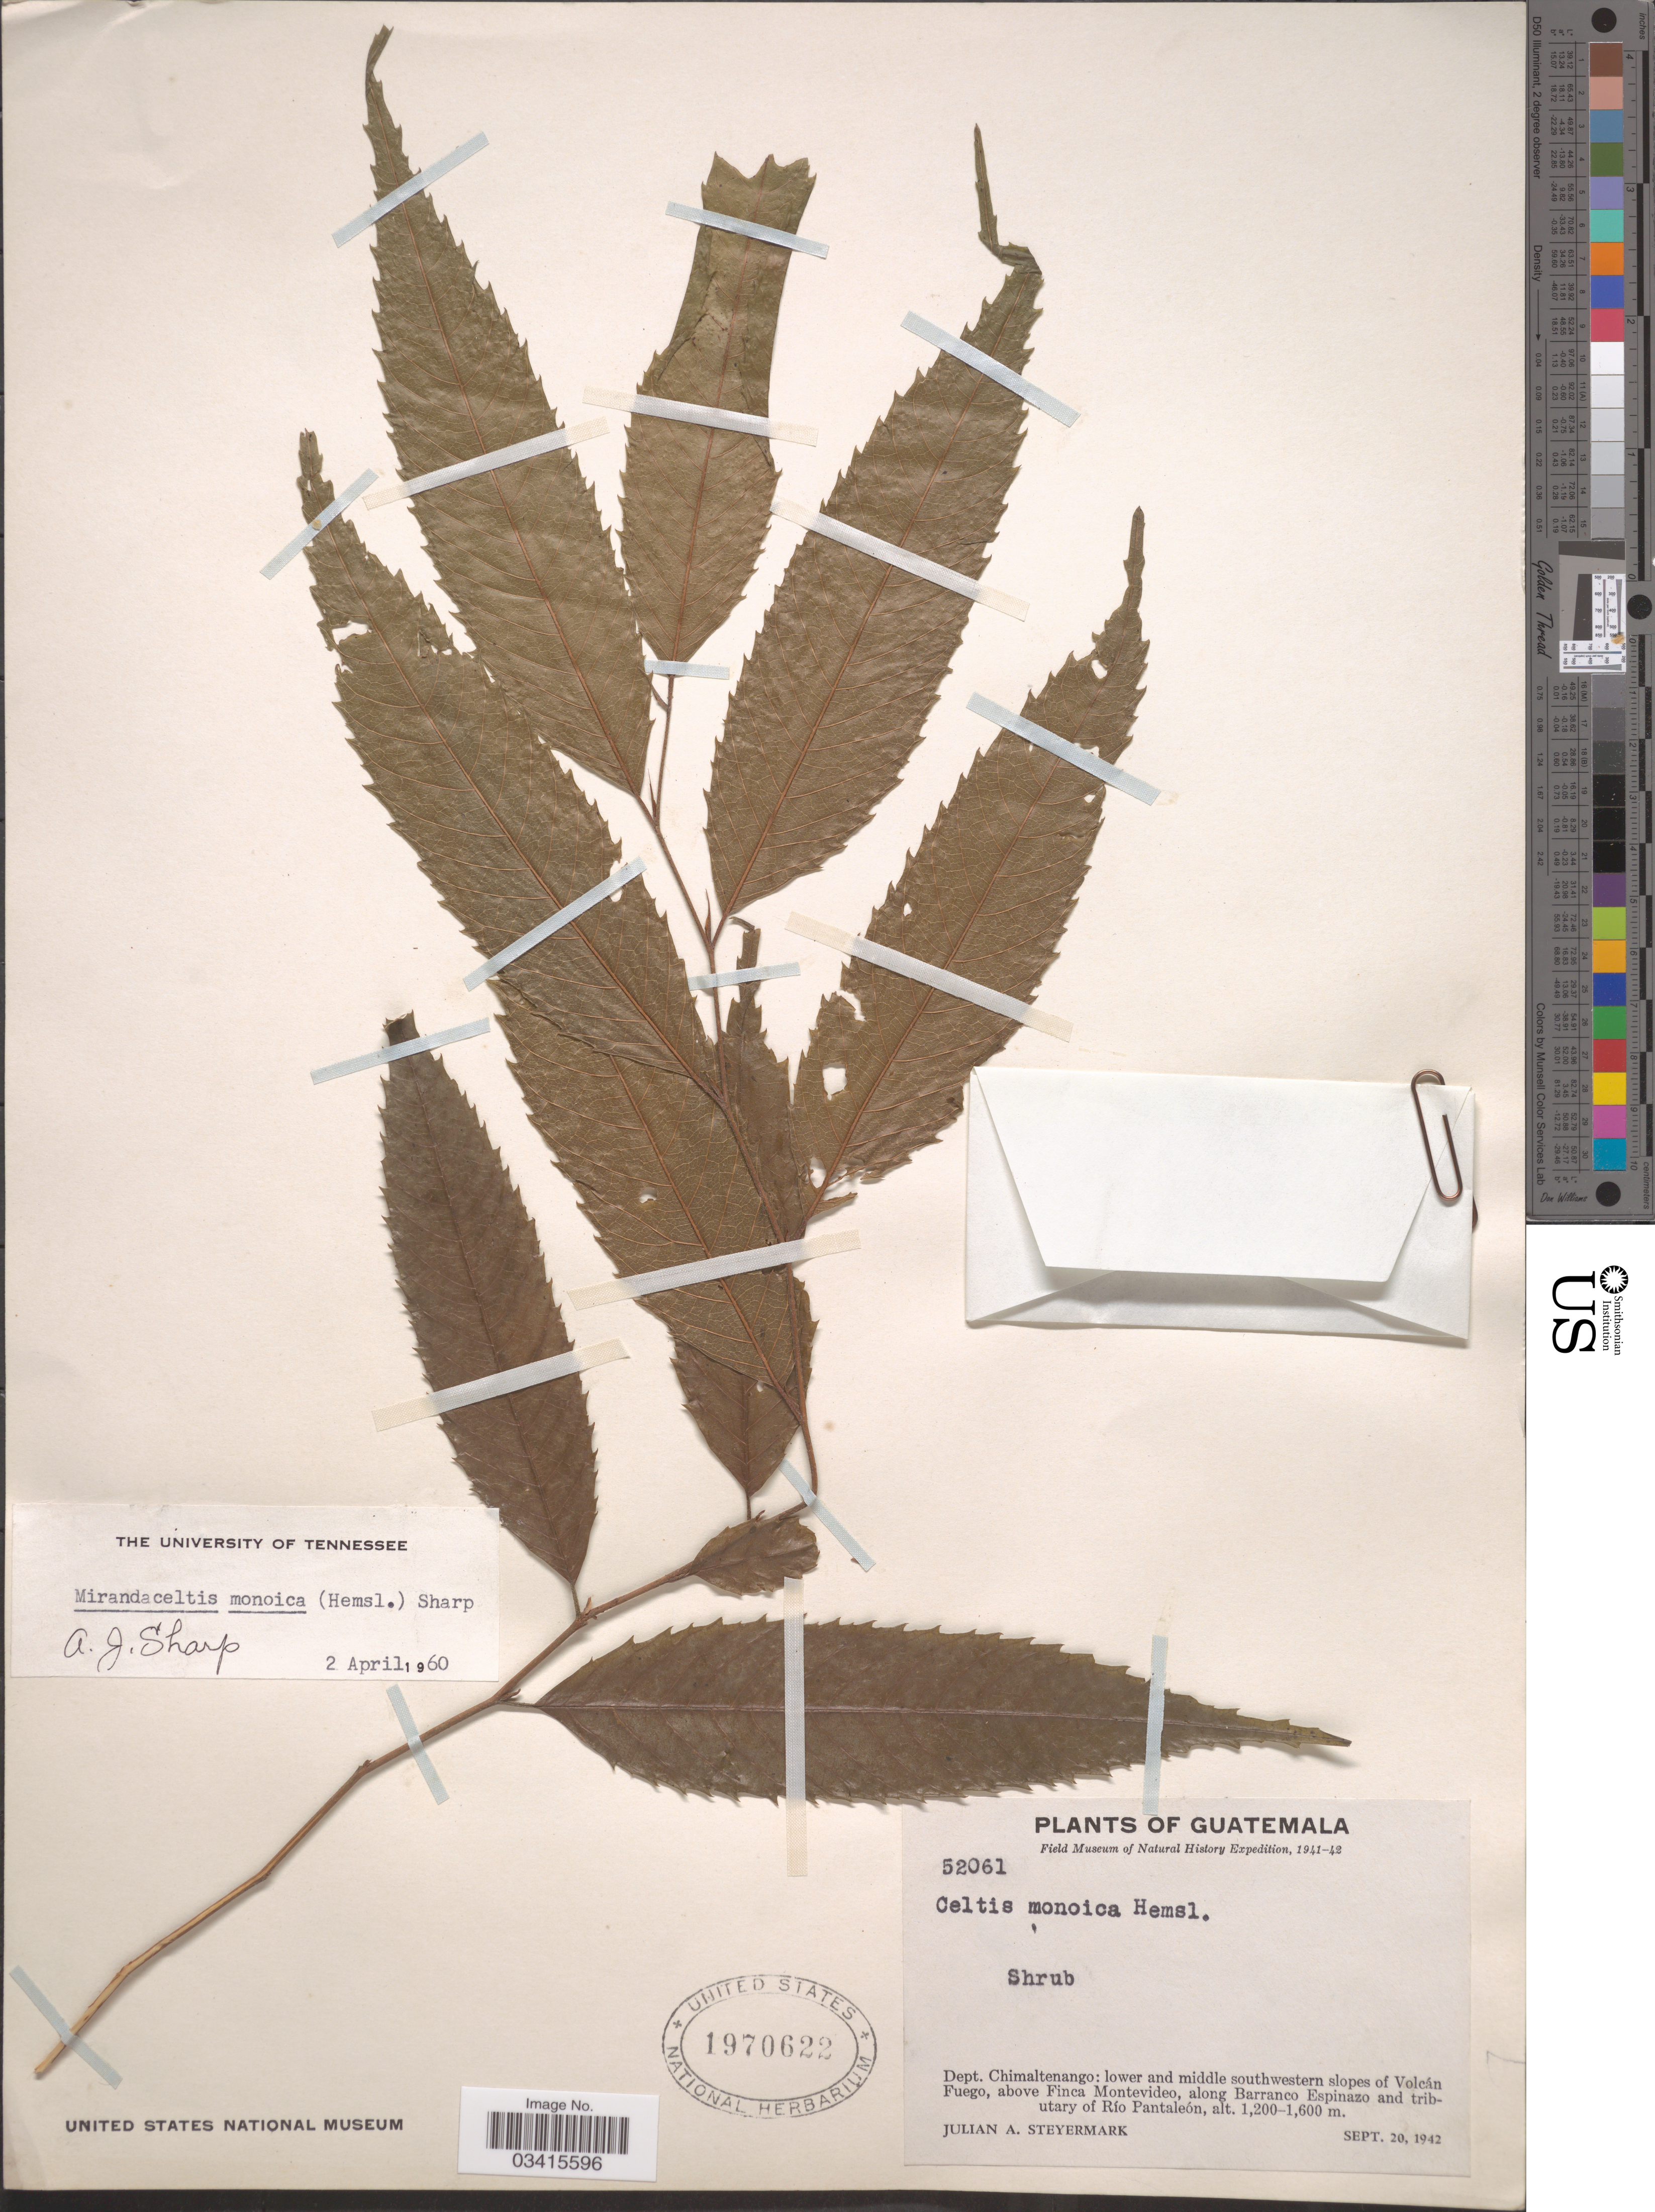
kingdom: Plantae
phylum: Tracheophyta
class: Magnoliopsida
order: Rosales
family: Cannabaceae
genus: Aphananthe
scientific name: Aphananthe monoica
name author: (Hemsl.) J.-F. Leroy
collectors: J. Steyermark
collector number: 52061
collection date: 1942-09-20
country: Guatemala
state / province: Chimaltenango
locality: Dept. Chimaltenango: lower and middle southwestern slopes of Volcán Fuego, above Finca Montevideo, along Barranco Espinazo and tributary of Río Pantaleón.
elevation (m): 1200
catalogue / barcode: US 1970622